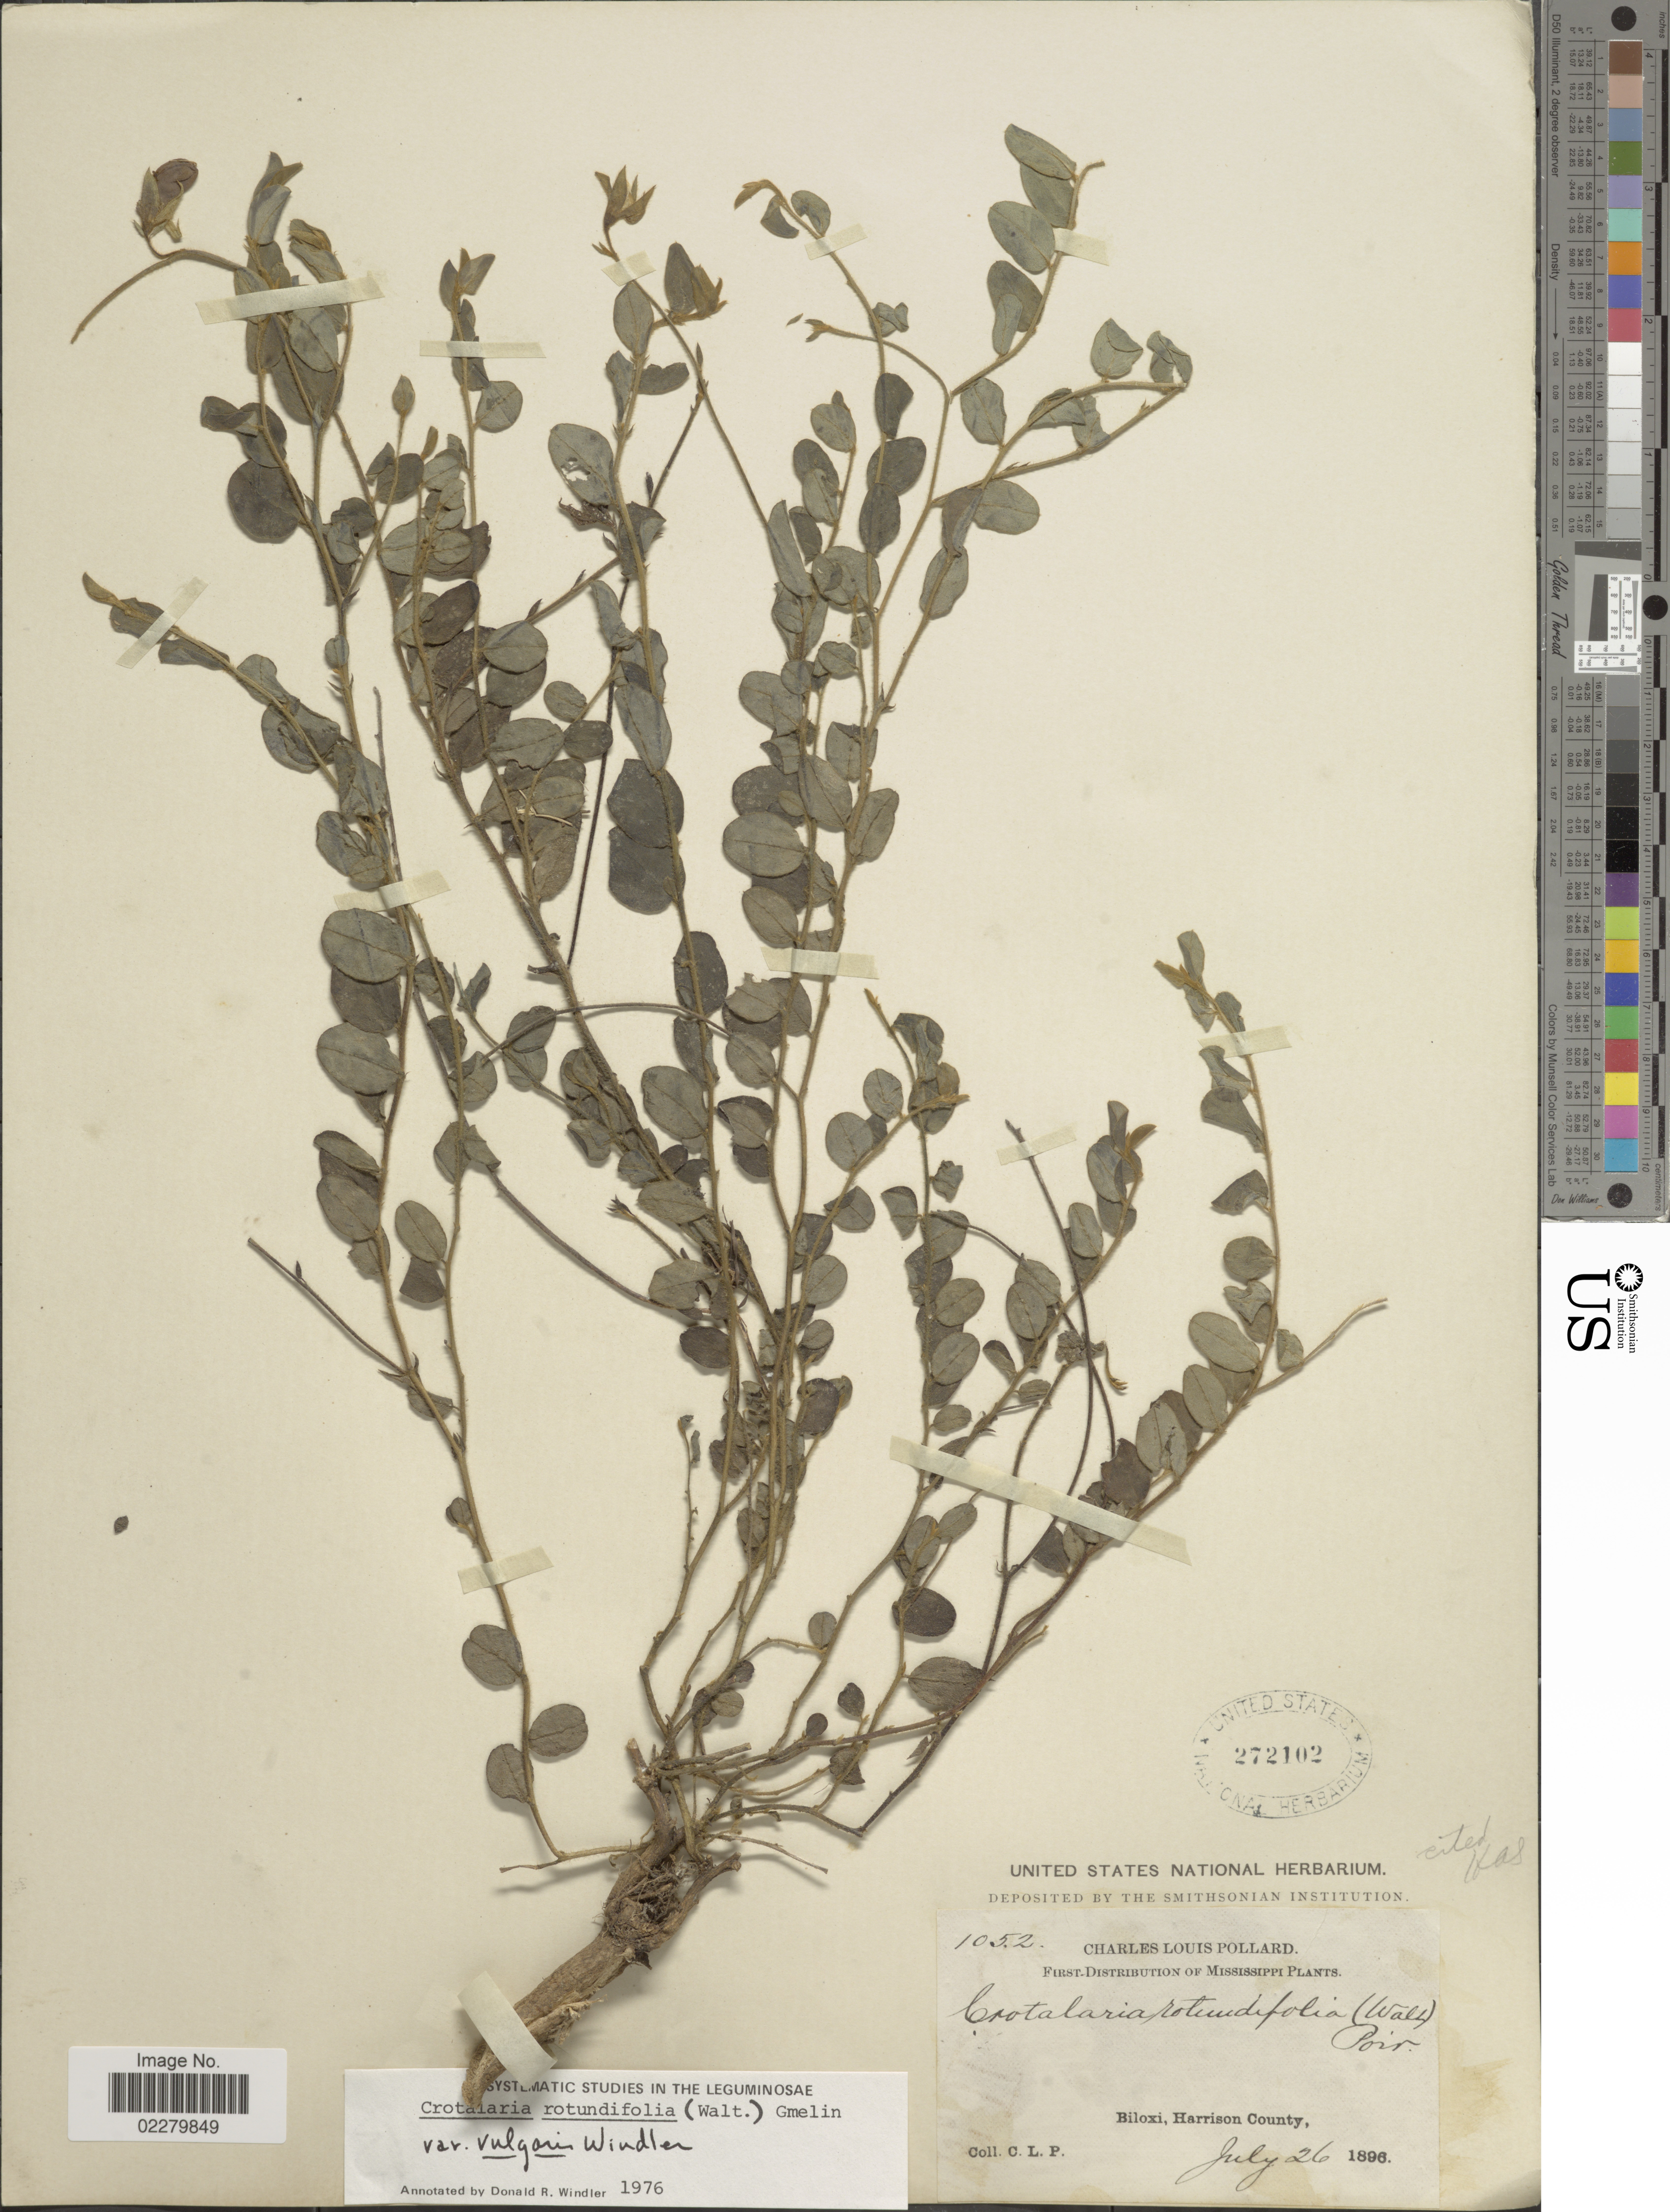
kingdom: Plantae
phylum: Tracheophyta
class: Magnoliopsida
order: Fabales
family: Fabaceae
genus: Crotalaria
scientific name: Crotalaria rotundifolia var. vulgaris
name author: Windler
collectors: C. L. Pollard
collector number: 1052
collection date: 1896-07-26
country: United States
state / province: Mississippi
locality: Biloxi, Harrison County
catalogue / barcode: US 272102